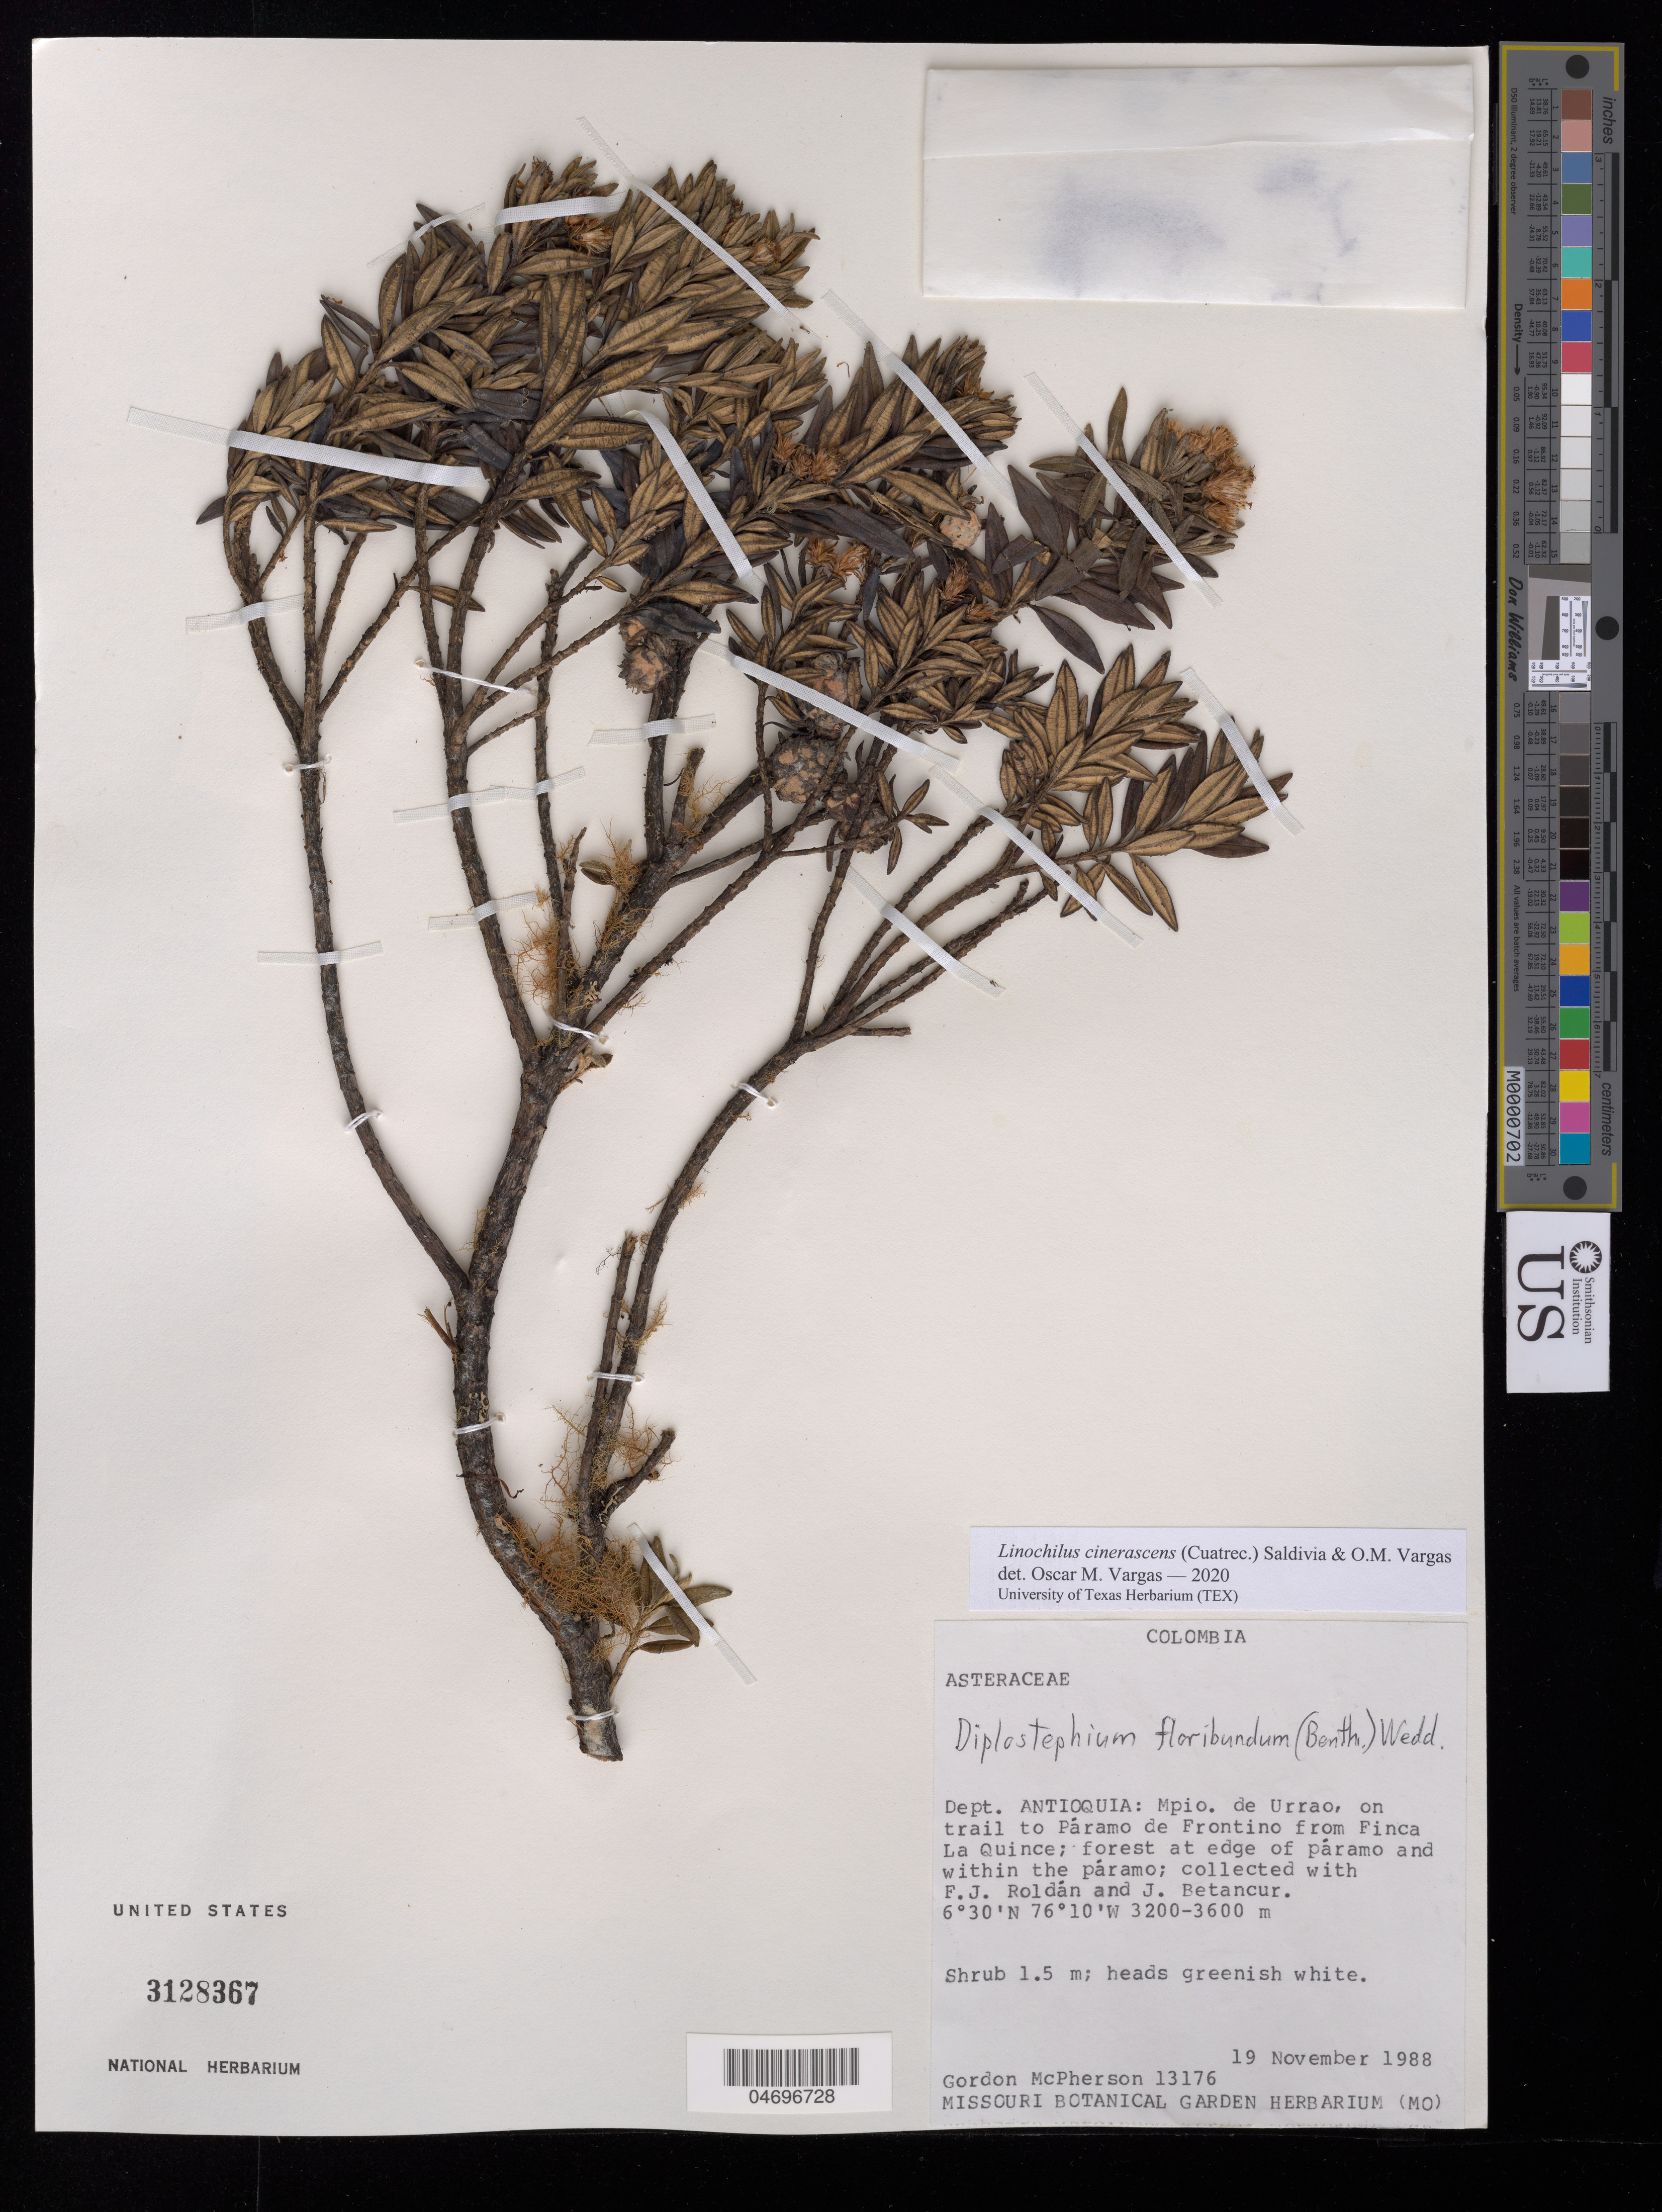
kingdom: Plantae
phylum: Tracheophyta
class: Magnoliopsida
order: Asterales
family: Asteraceae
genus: Linochilus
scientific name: Linochilus cinerascens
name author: (Cuatrec.) Saldivia & O.M. Vargas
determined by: Vargas, Oscar M.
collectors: G. McPherson, F. J. Roldán & J. Betancur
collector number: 13176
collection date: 1988-11-19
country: Colombia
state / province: Antioquia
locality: Dept. Antioquia: Mpio. de Urrao, on trail to Páramo de Frontino from Finca La Quince; forest at edge of páramo and within the páramo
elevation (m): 3200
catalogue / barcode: US 3128367